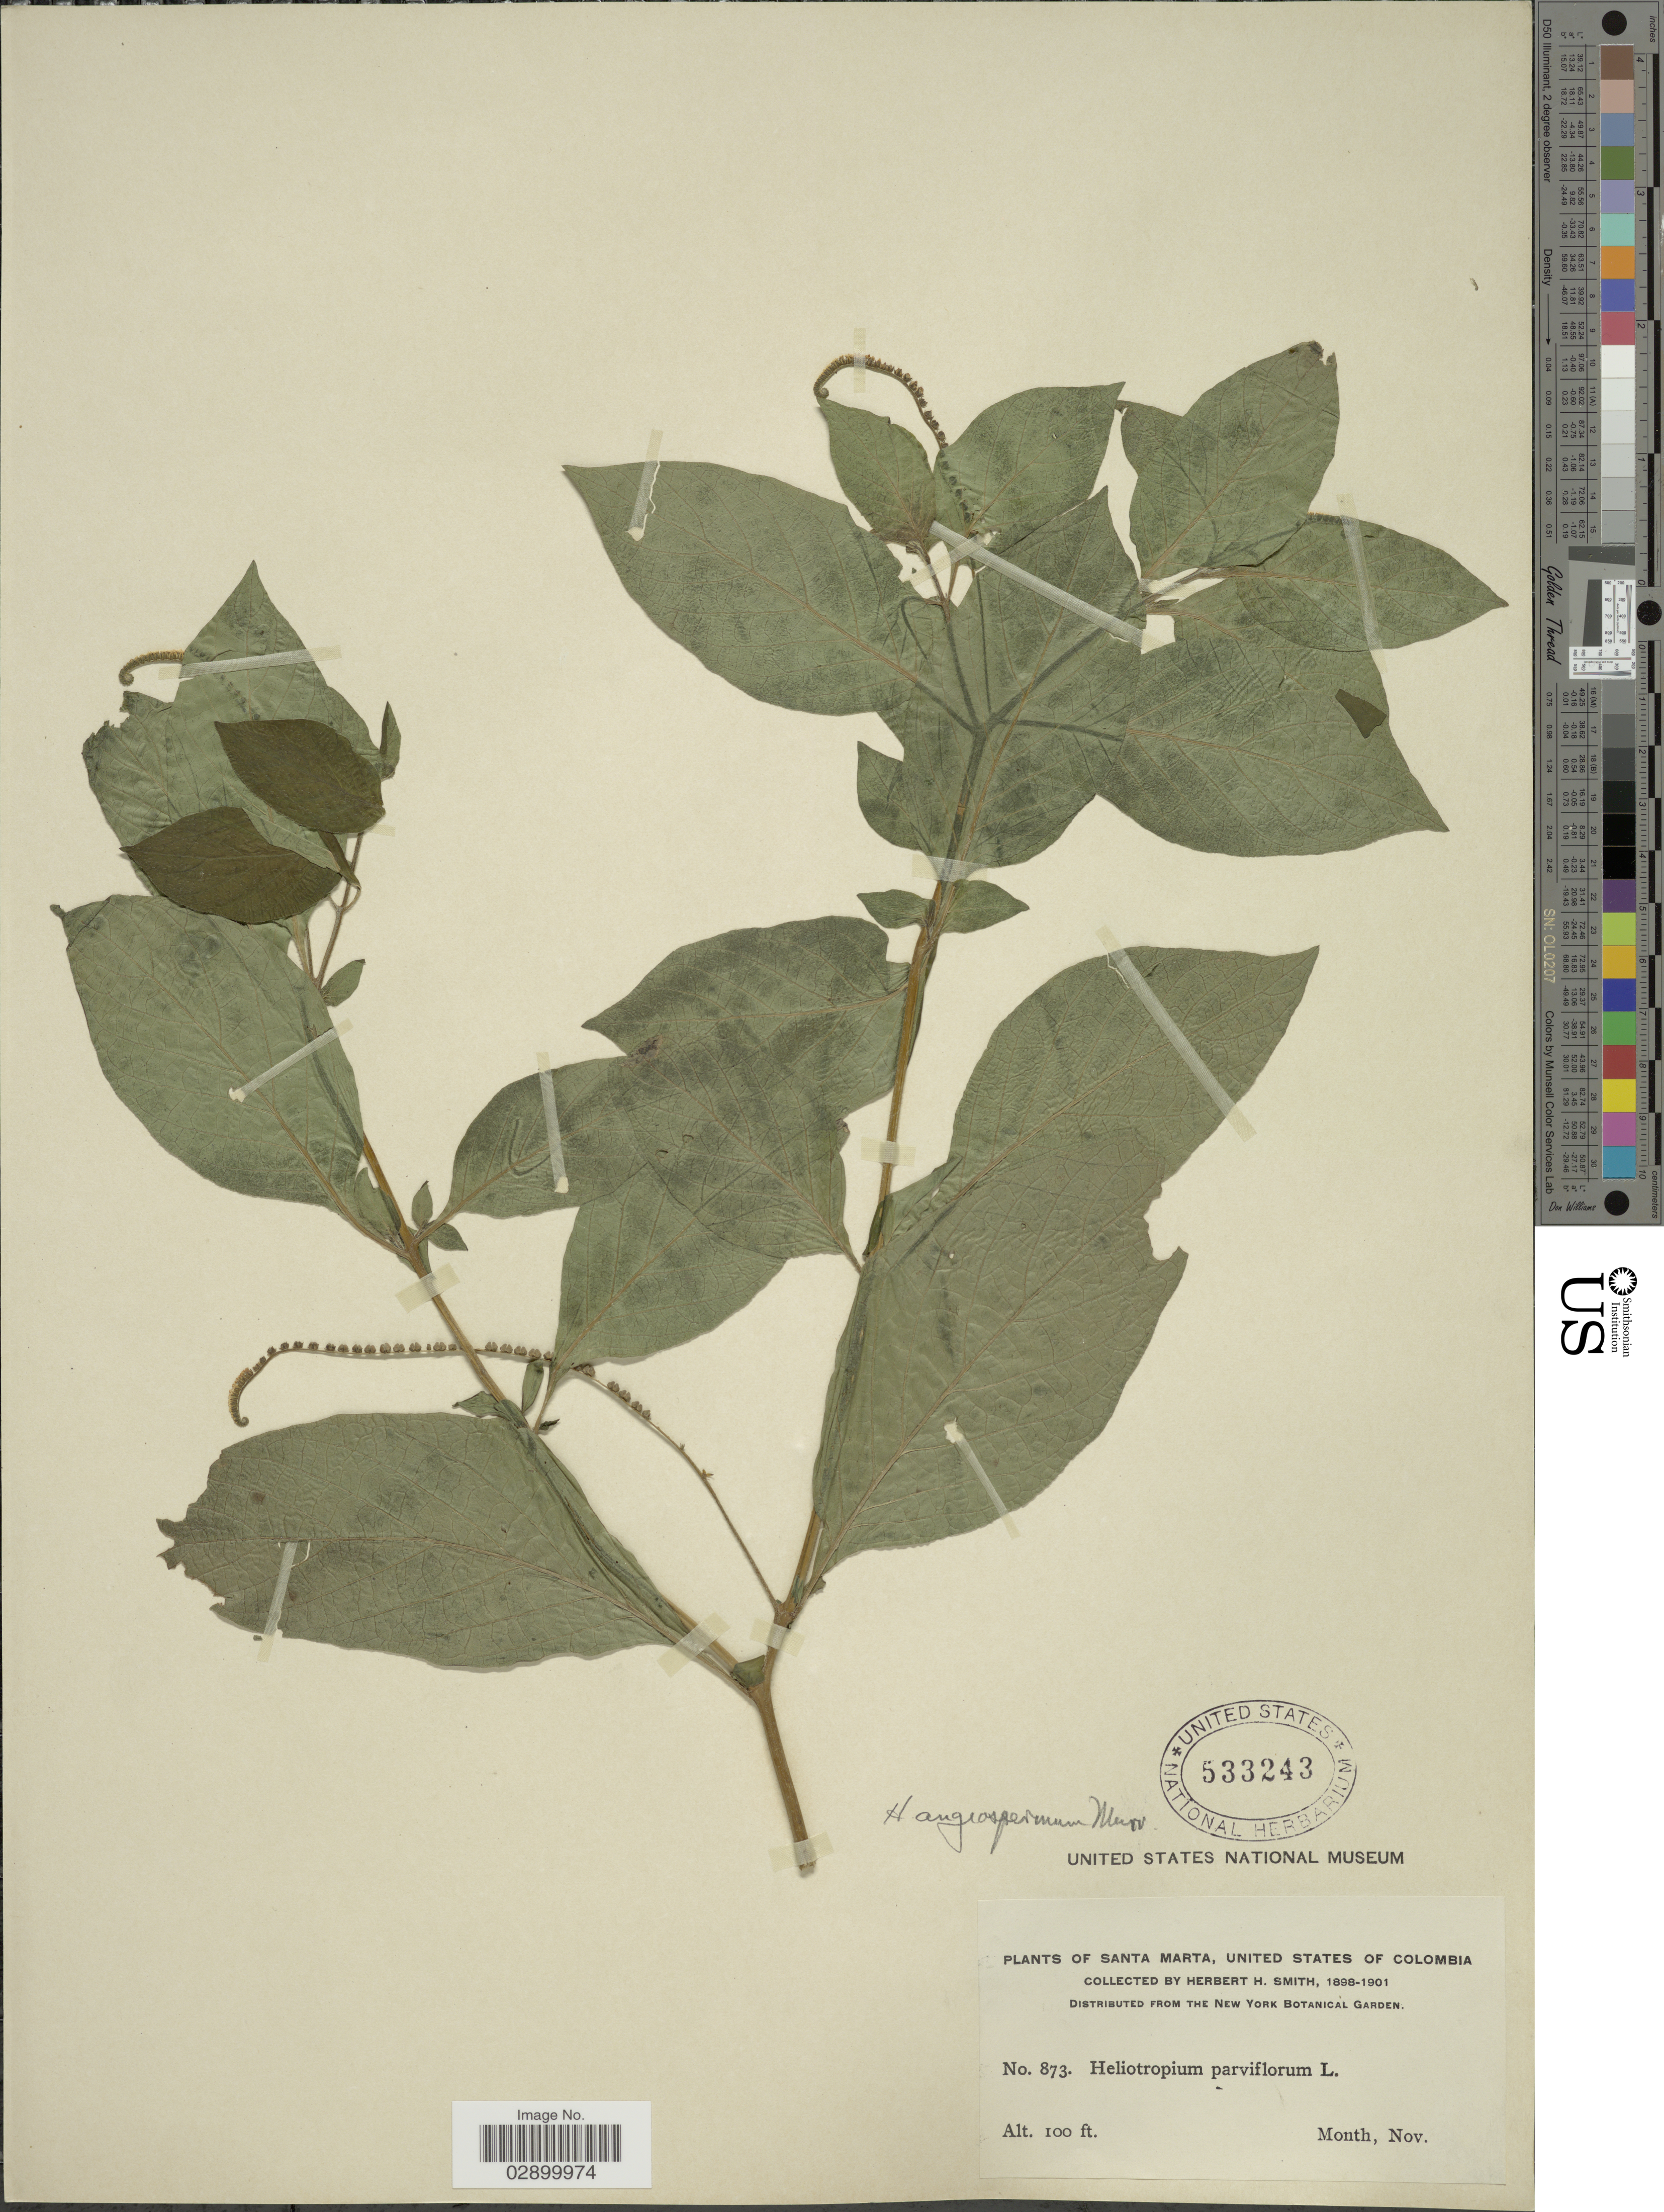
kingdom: Plantae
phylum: Tracheophyta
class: Magnoliopsida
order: Boraginales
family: Heliotropiaceae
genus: Heliotropium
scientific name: Heliotropium angiospermum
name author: Murray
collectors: Herbert H. Smith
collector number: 873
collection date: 1898-11/1901-11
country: Colombia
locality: Santa Marta, United States of Colombia.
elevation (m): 30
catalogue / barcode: US 533243